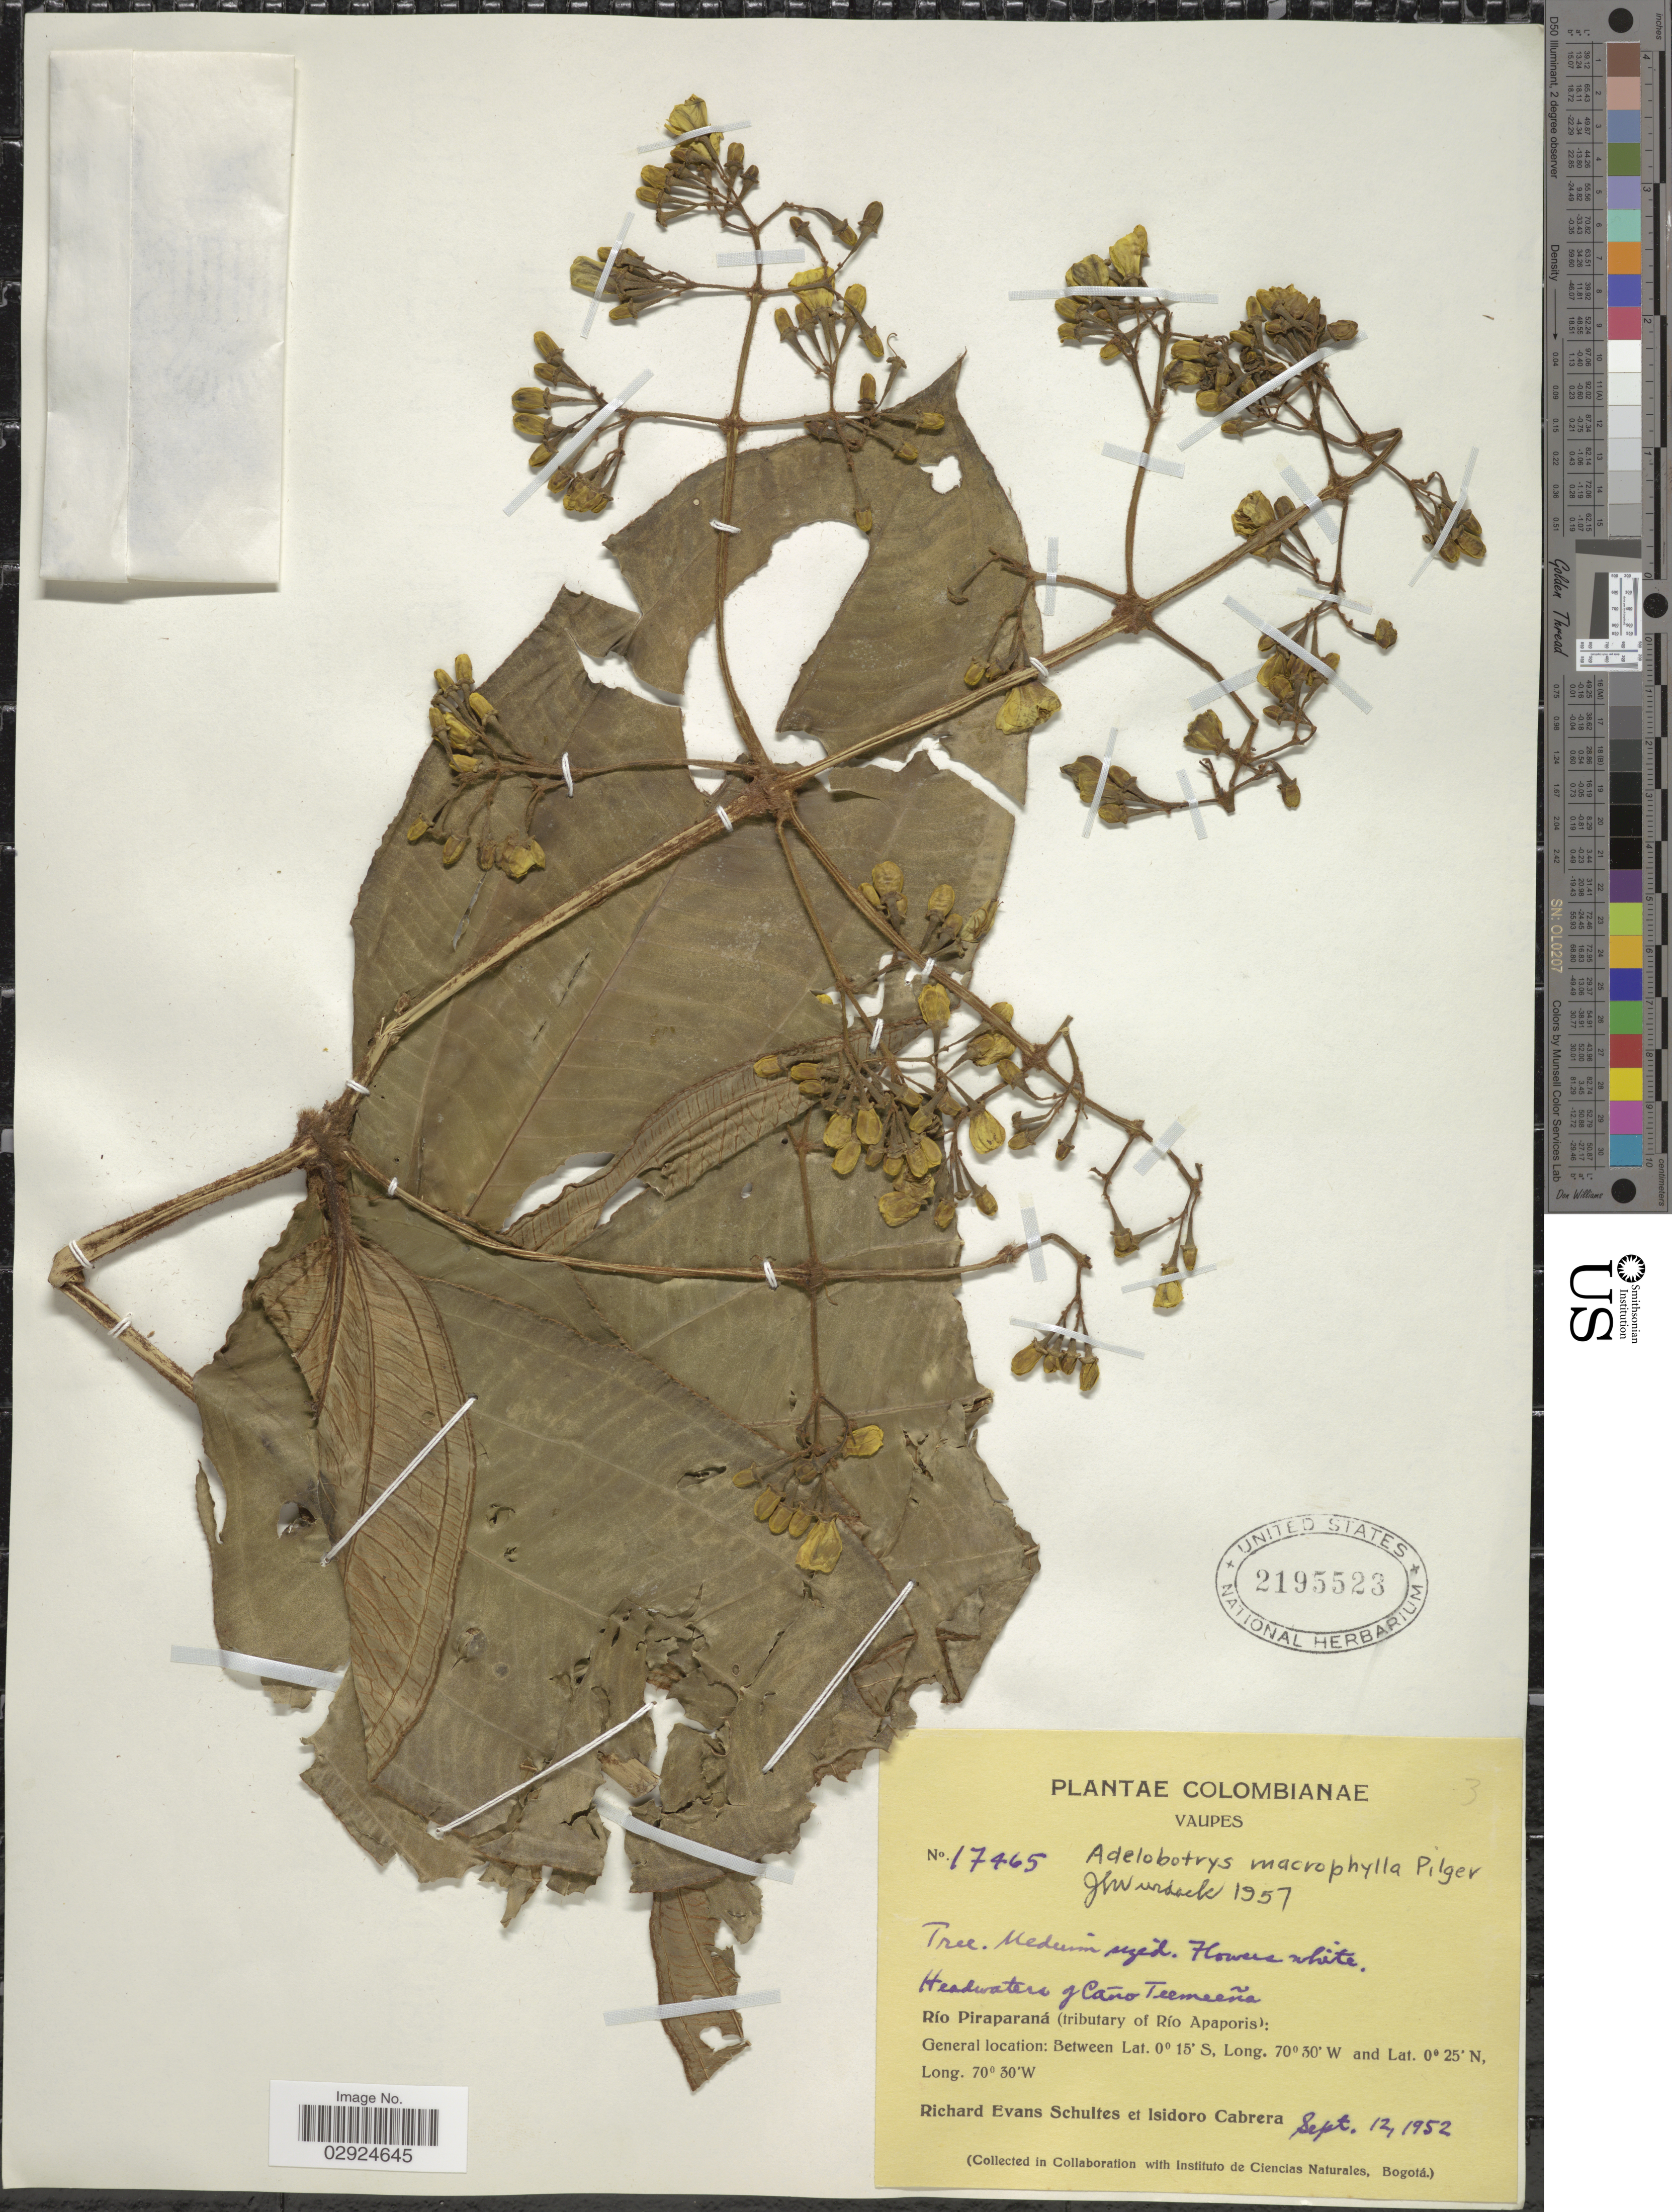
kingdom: Plantae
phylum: Tracheophyta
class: Magnoliopsida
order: Myrtales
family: Melastomataceae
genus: Adelobotrys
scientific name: Adelobotrys macrophyllus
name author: Pilg.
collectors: R. E. Schultes & I. Cabrera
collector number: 17465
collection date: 1952-09-12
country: Colombia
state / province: Vaupés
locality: Headwater of Caño Teemeeña. Río Piraparaná (tributary of Río Apaporis).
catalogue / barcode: US 2195523